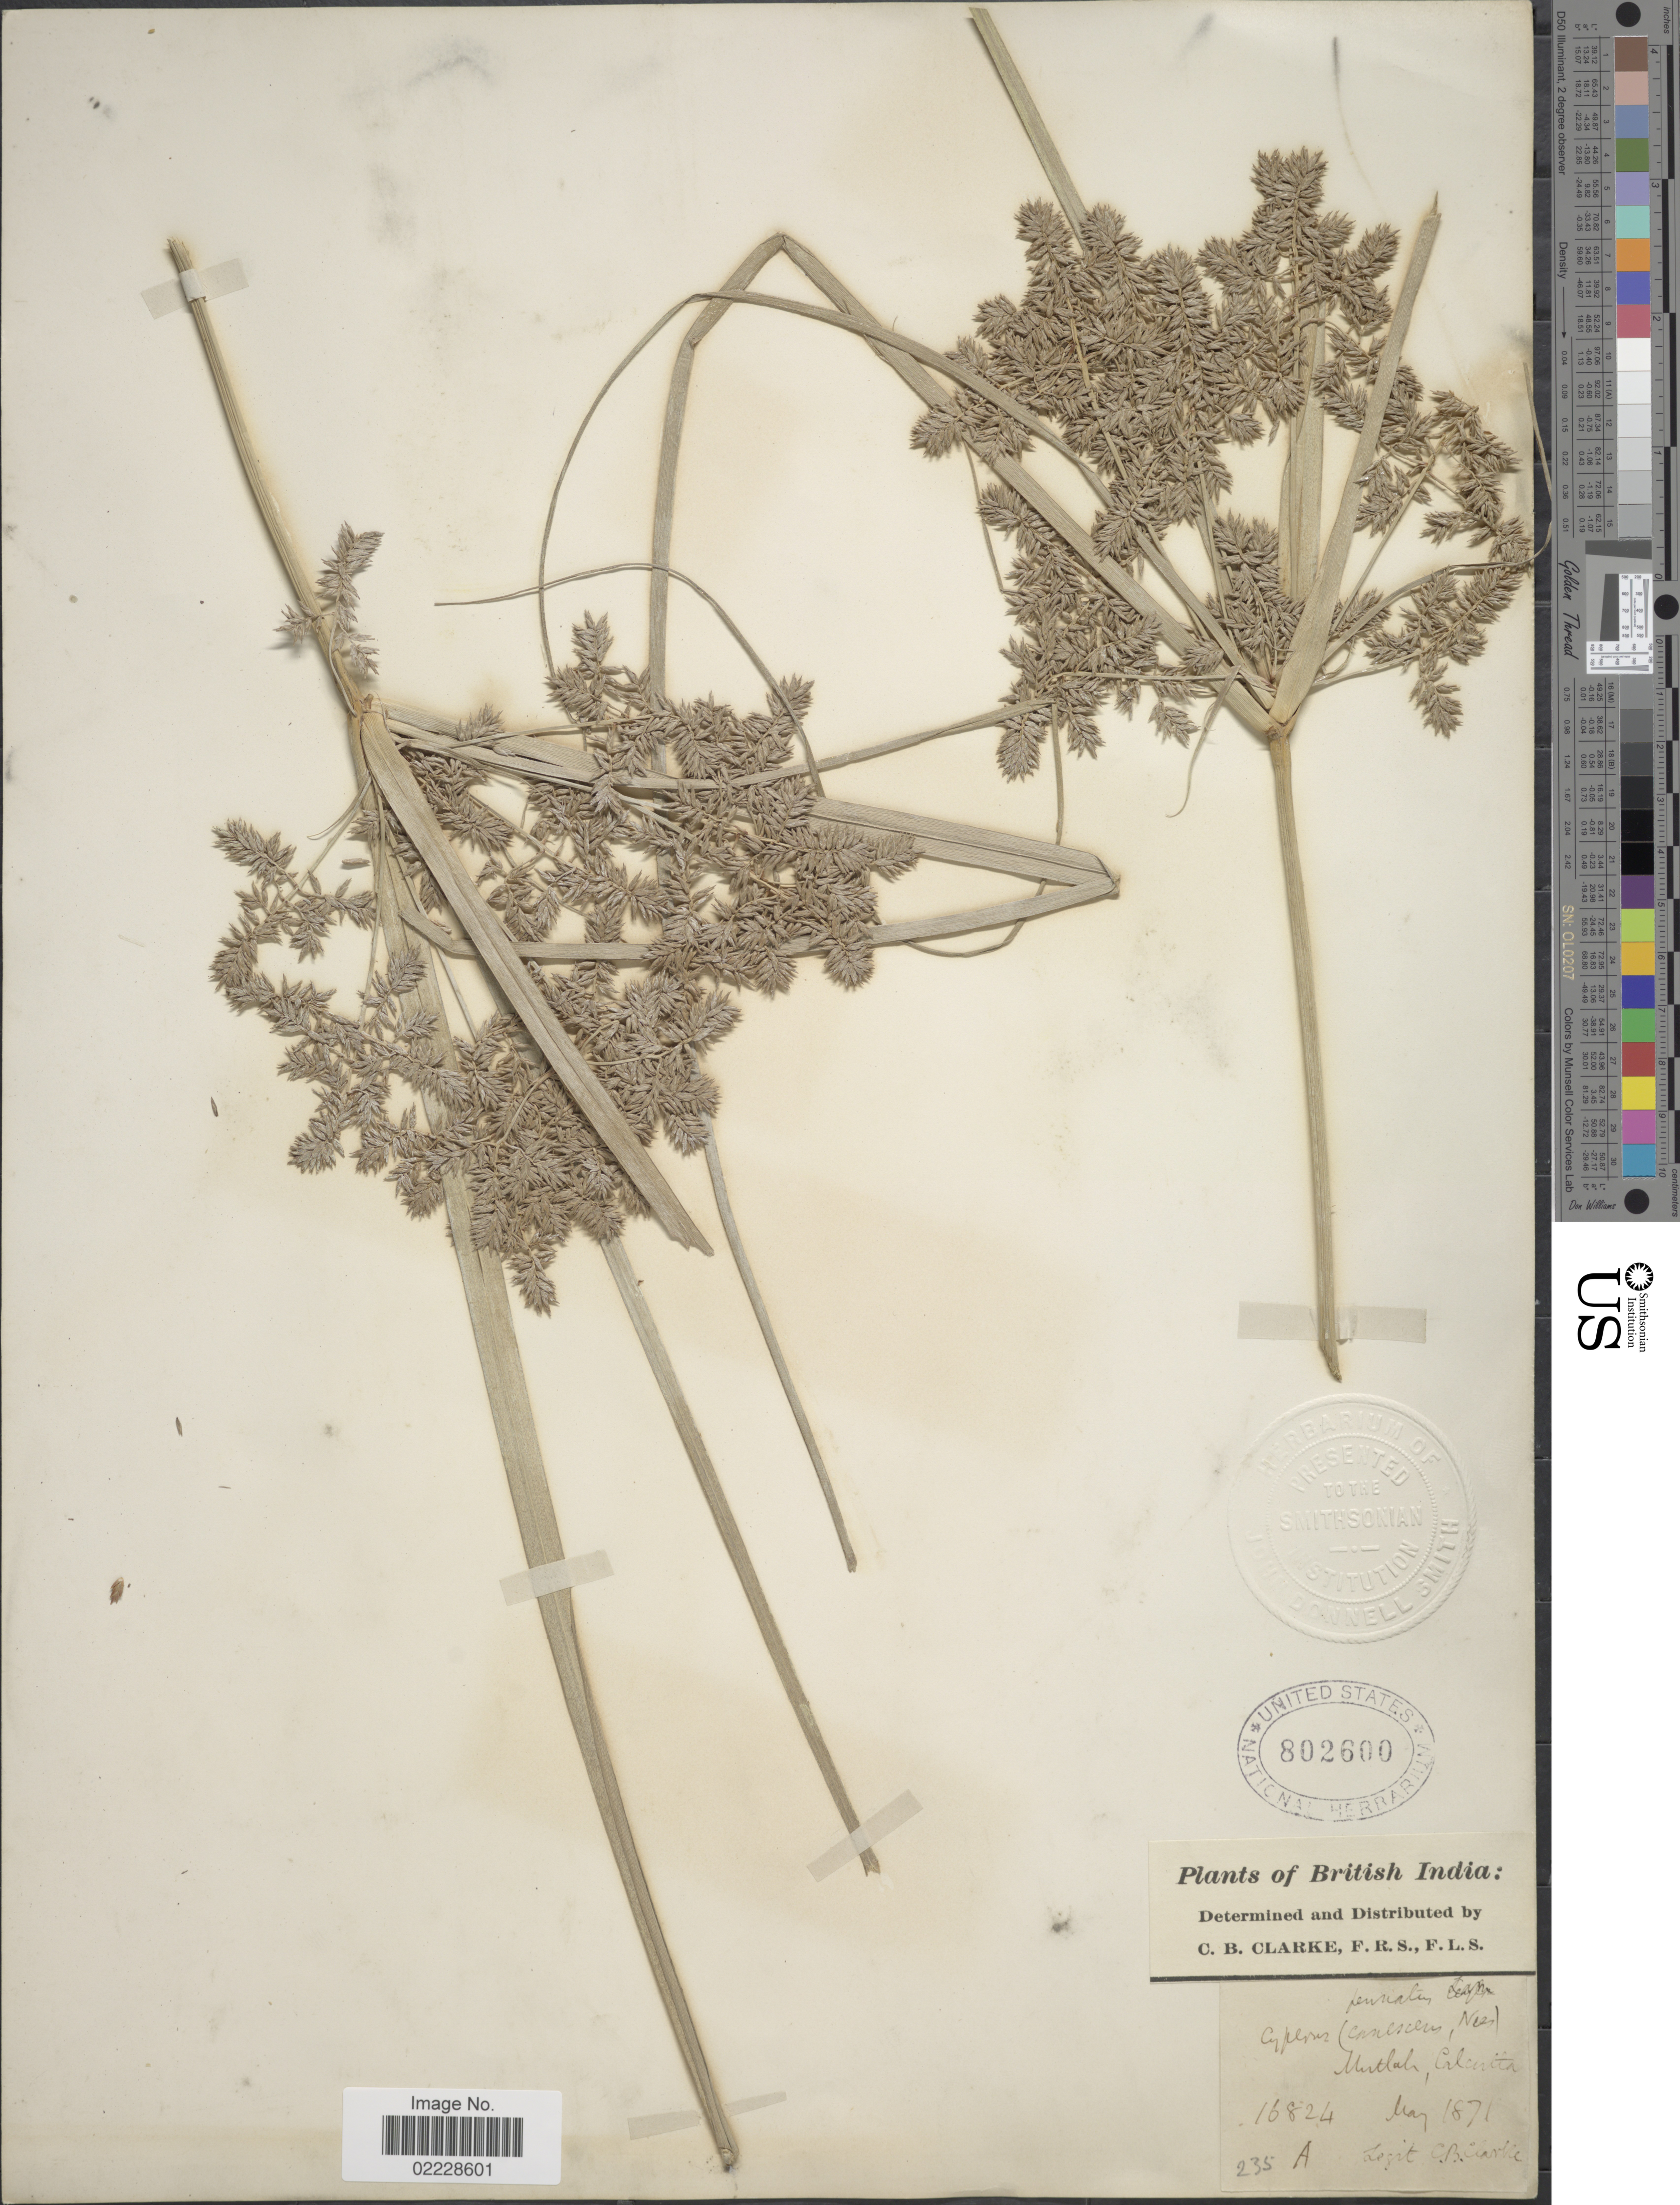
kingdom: Plantae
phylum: Tracheophyta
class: Liliopsida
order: Poales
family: Cyperaceae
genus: Cyperus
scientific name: Cyperus javanicus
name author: Houtt.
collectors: C. B. Clarke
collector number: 235A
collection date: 1871-05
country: India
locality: British India. Mutlah, Calcutta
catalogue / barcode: US 802600